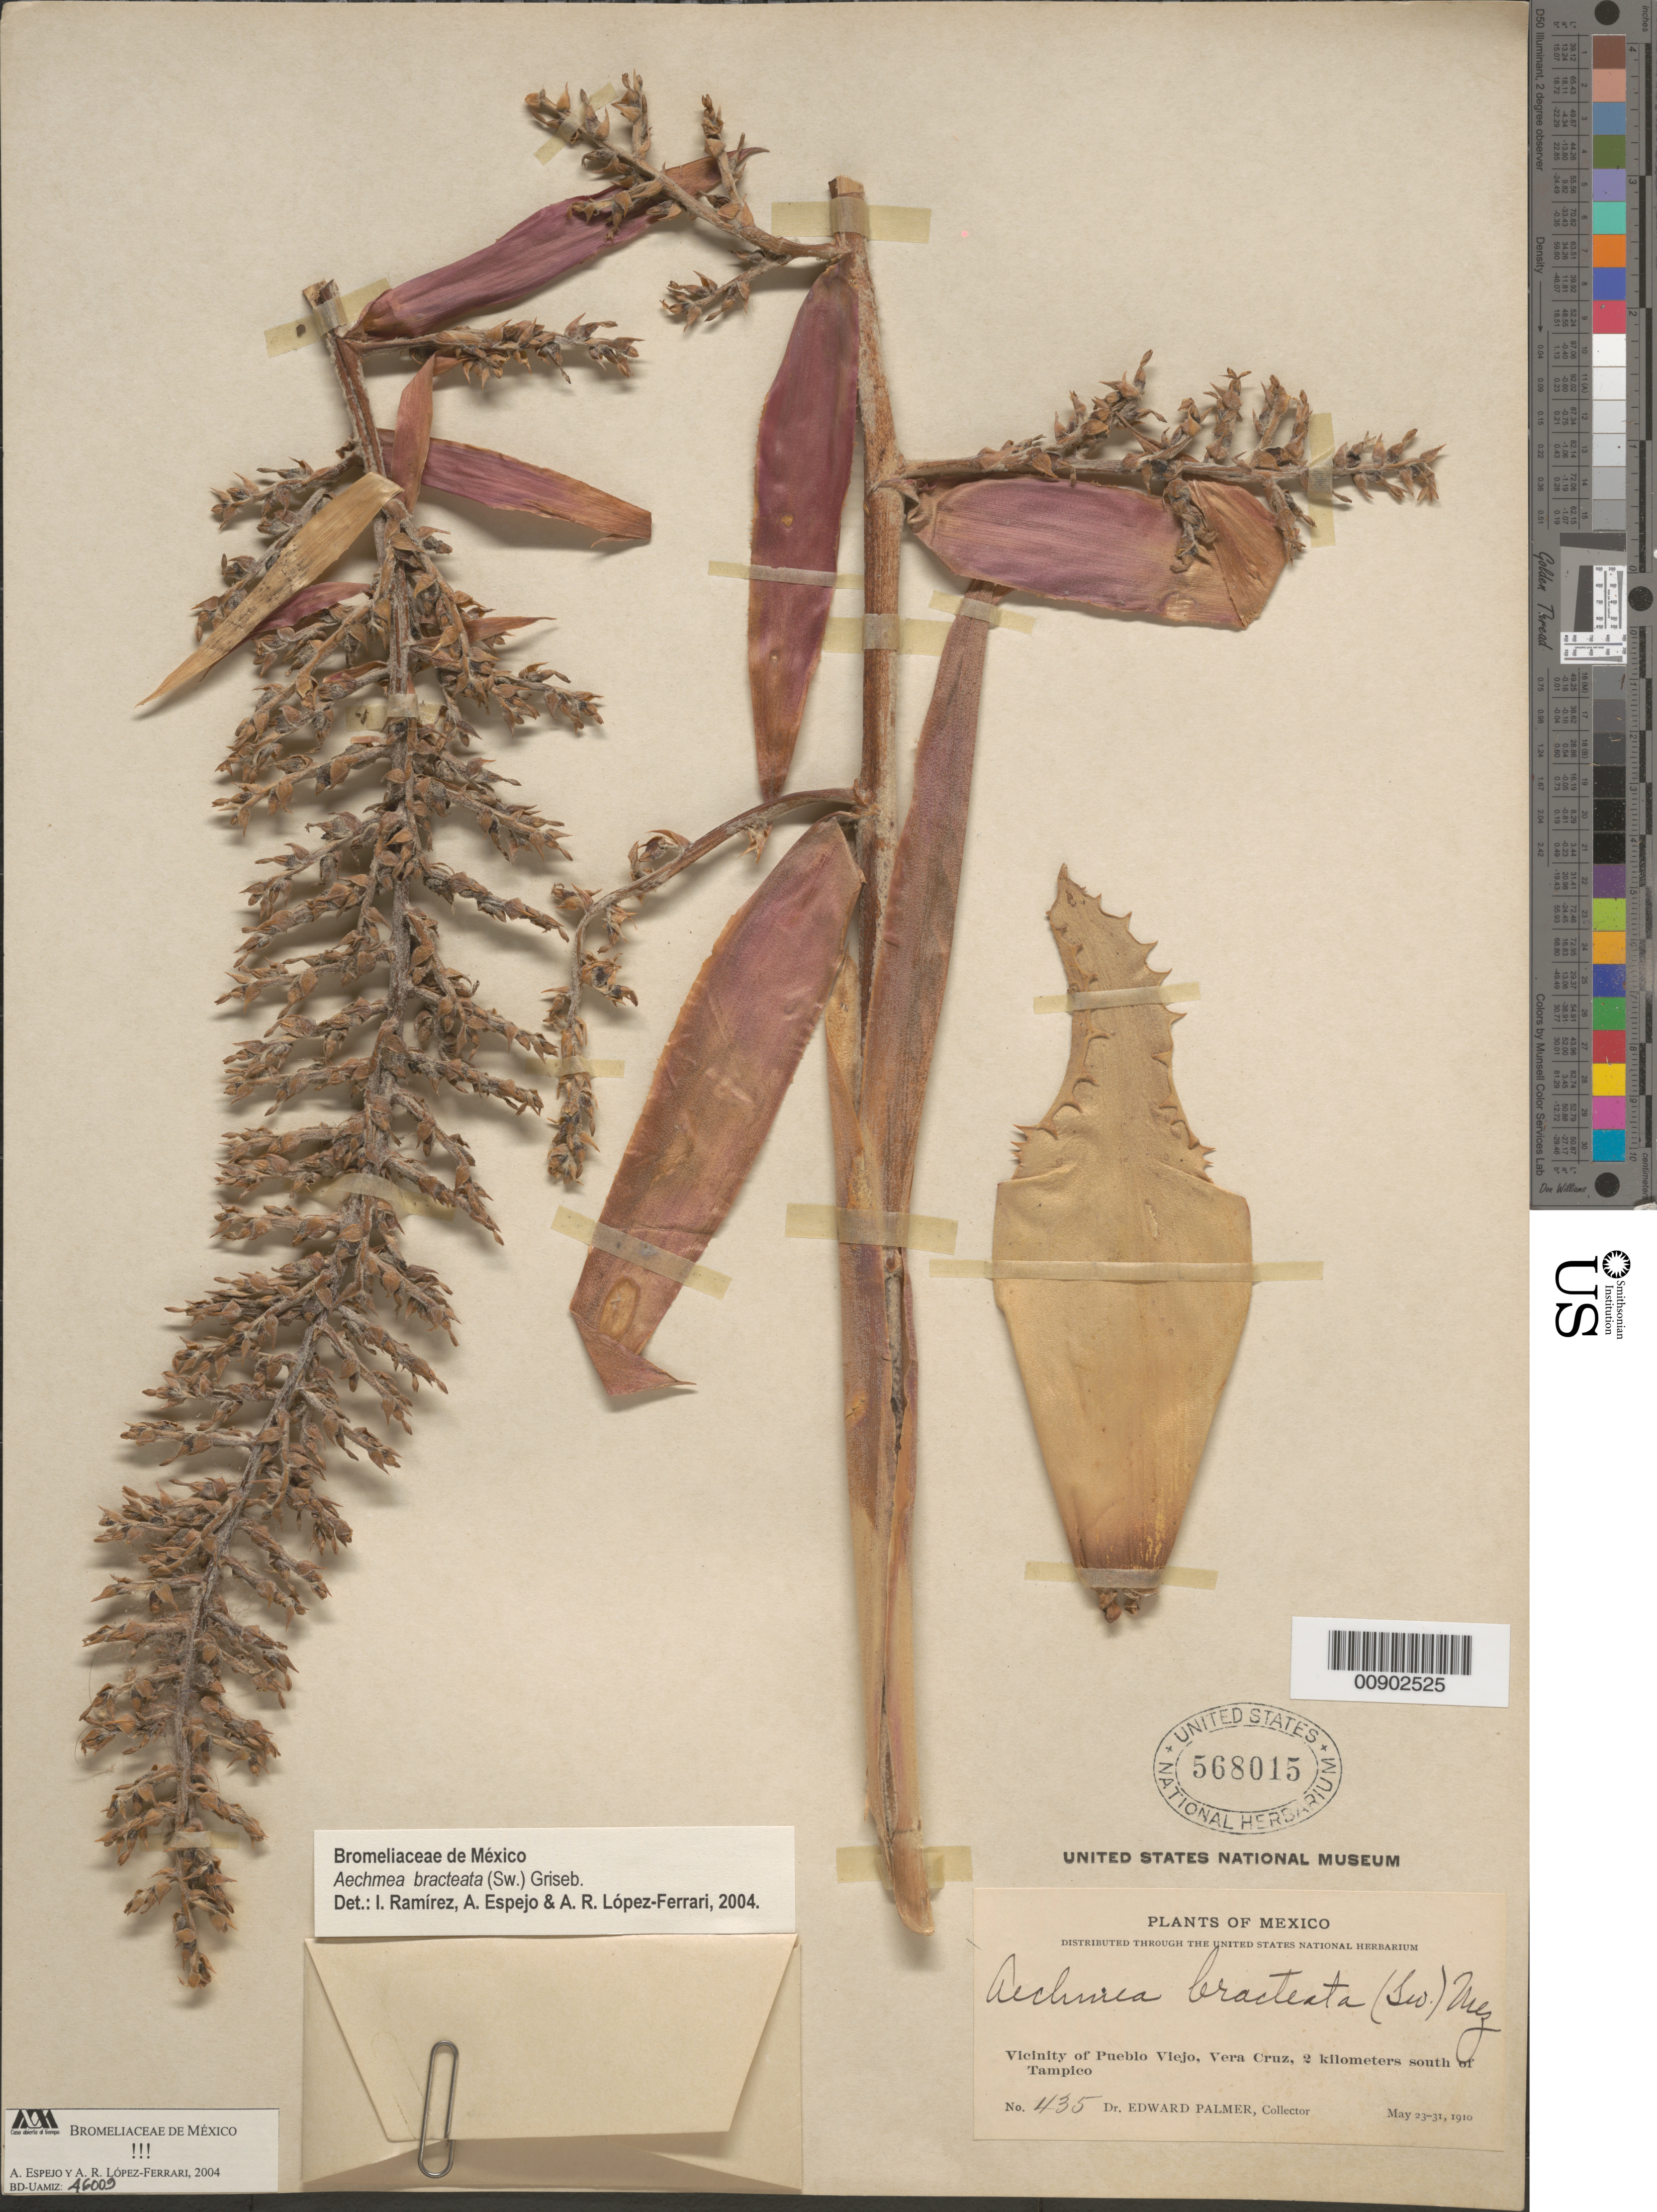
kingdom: Plantae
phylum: Tracheophyta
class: Liliopsida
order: Poales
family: Bromeliaceae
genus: Aechmea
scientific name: Aechmea bracteata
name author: (Sw.) Griseb.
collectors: E. Palmer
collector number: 435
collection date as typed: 23 May 1910 to 31 May 1910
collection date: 1910-05-23/1910-05-31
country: Mexico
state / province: Veracruz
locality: Vicinity of Pueblo Viejo, Veracruz, 2 kilometers south of Tampico.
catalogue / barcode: US 568015